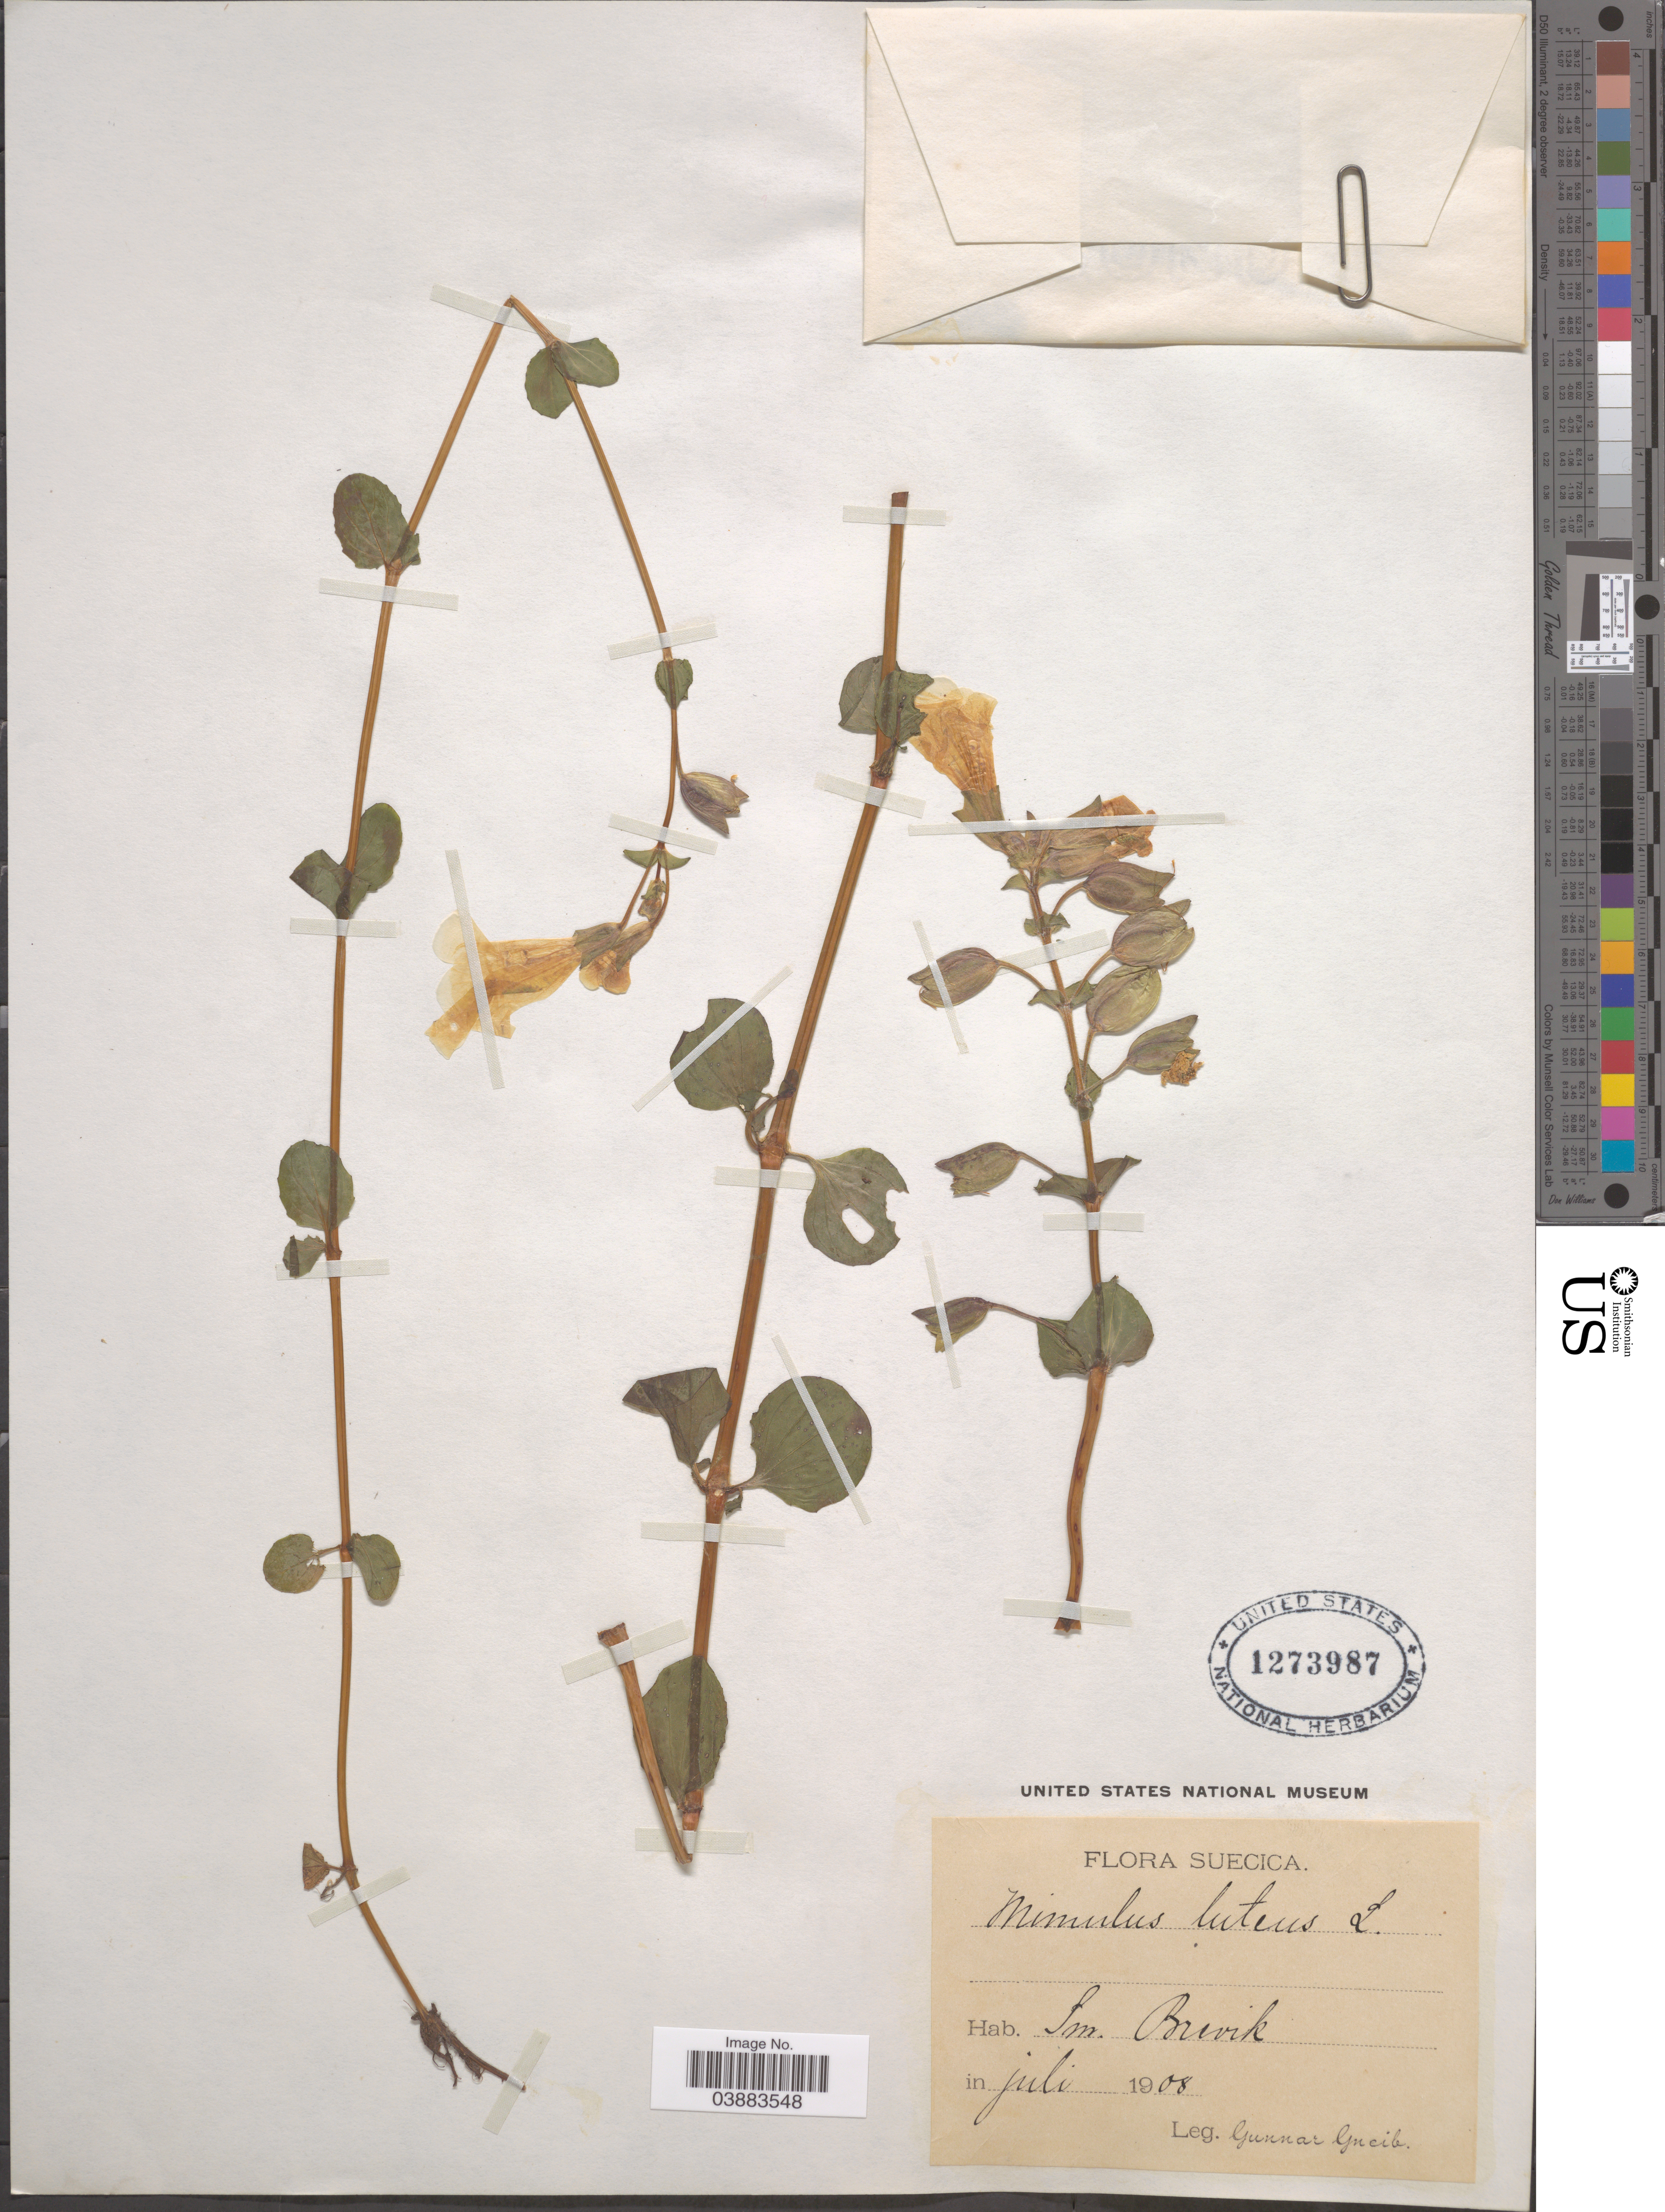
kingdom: Plantae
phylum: Tracheophyta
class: Magnoliopsida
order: Lamiales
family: Phrymaceae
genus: Mimulus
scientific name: Mimulus luteus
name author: L.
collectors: G. Gneib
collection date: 1908-07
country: Sweden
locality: Suecica. Sm. Brevik.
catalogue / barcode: US 1273987